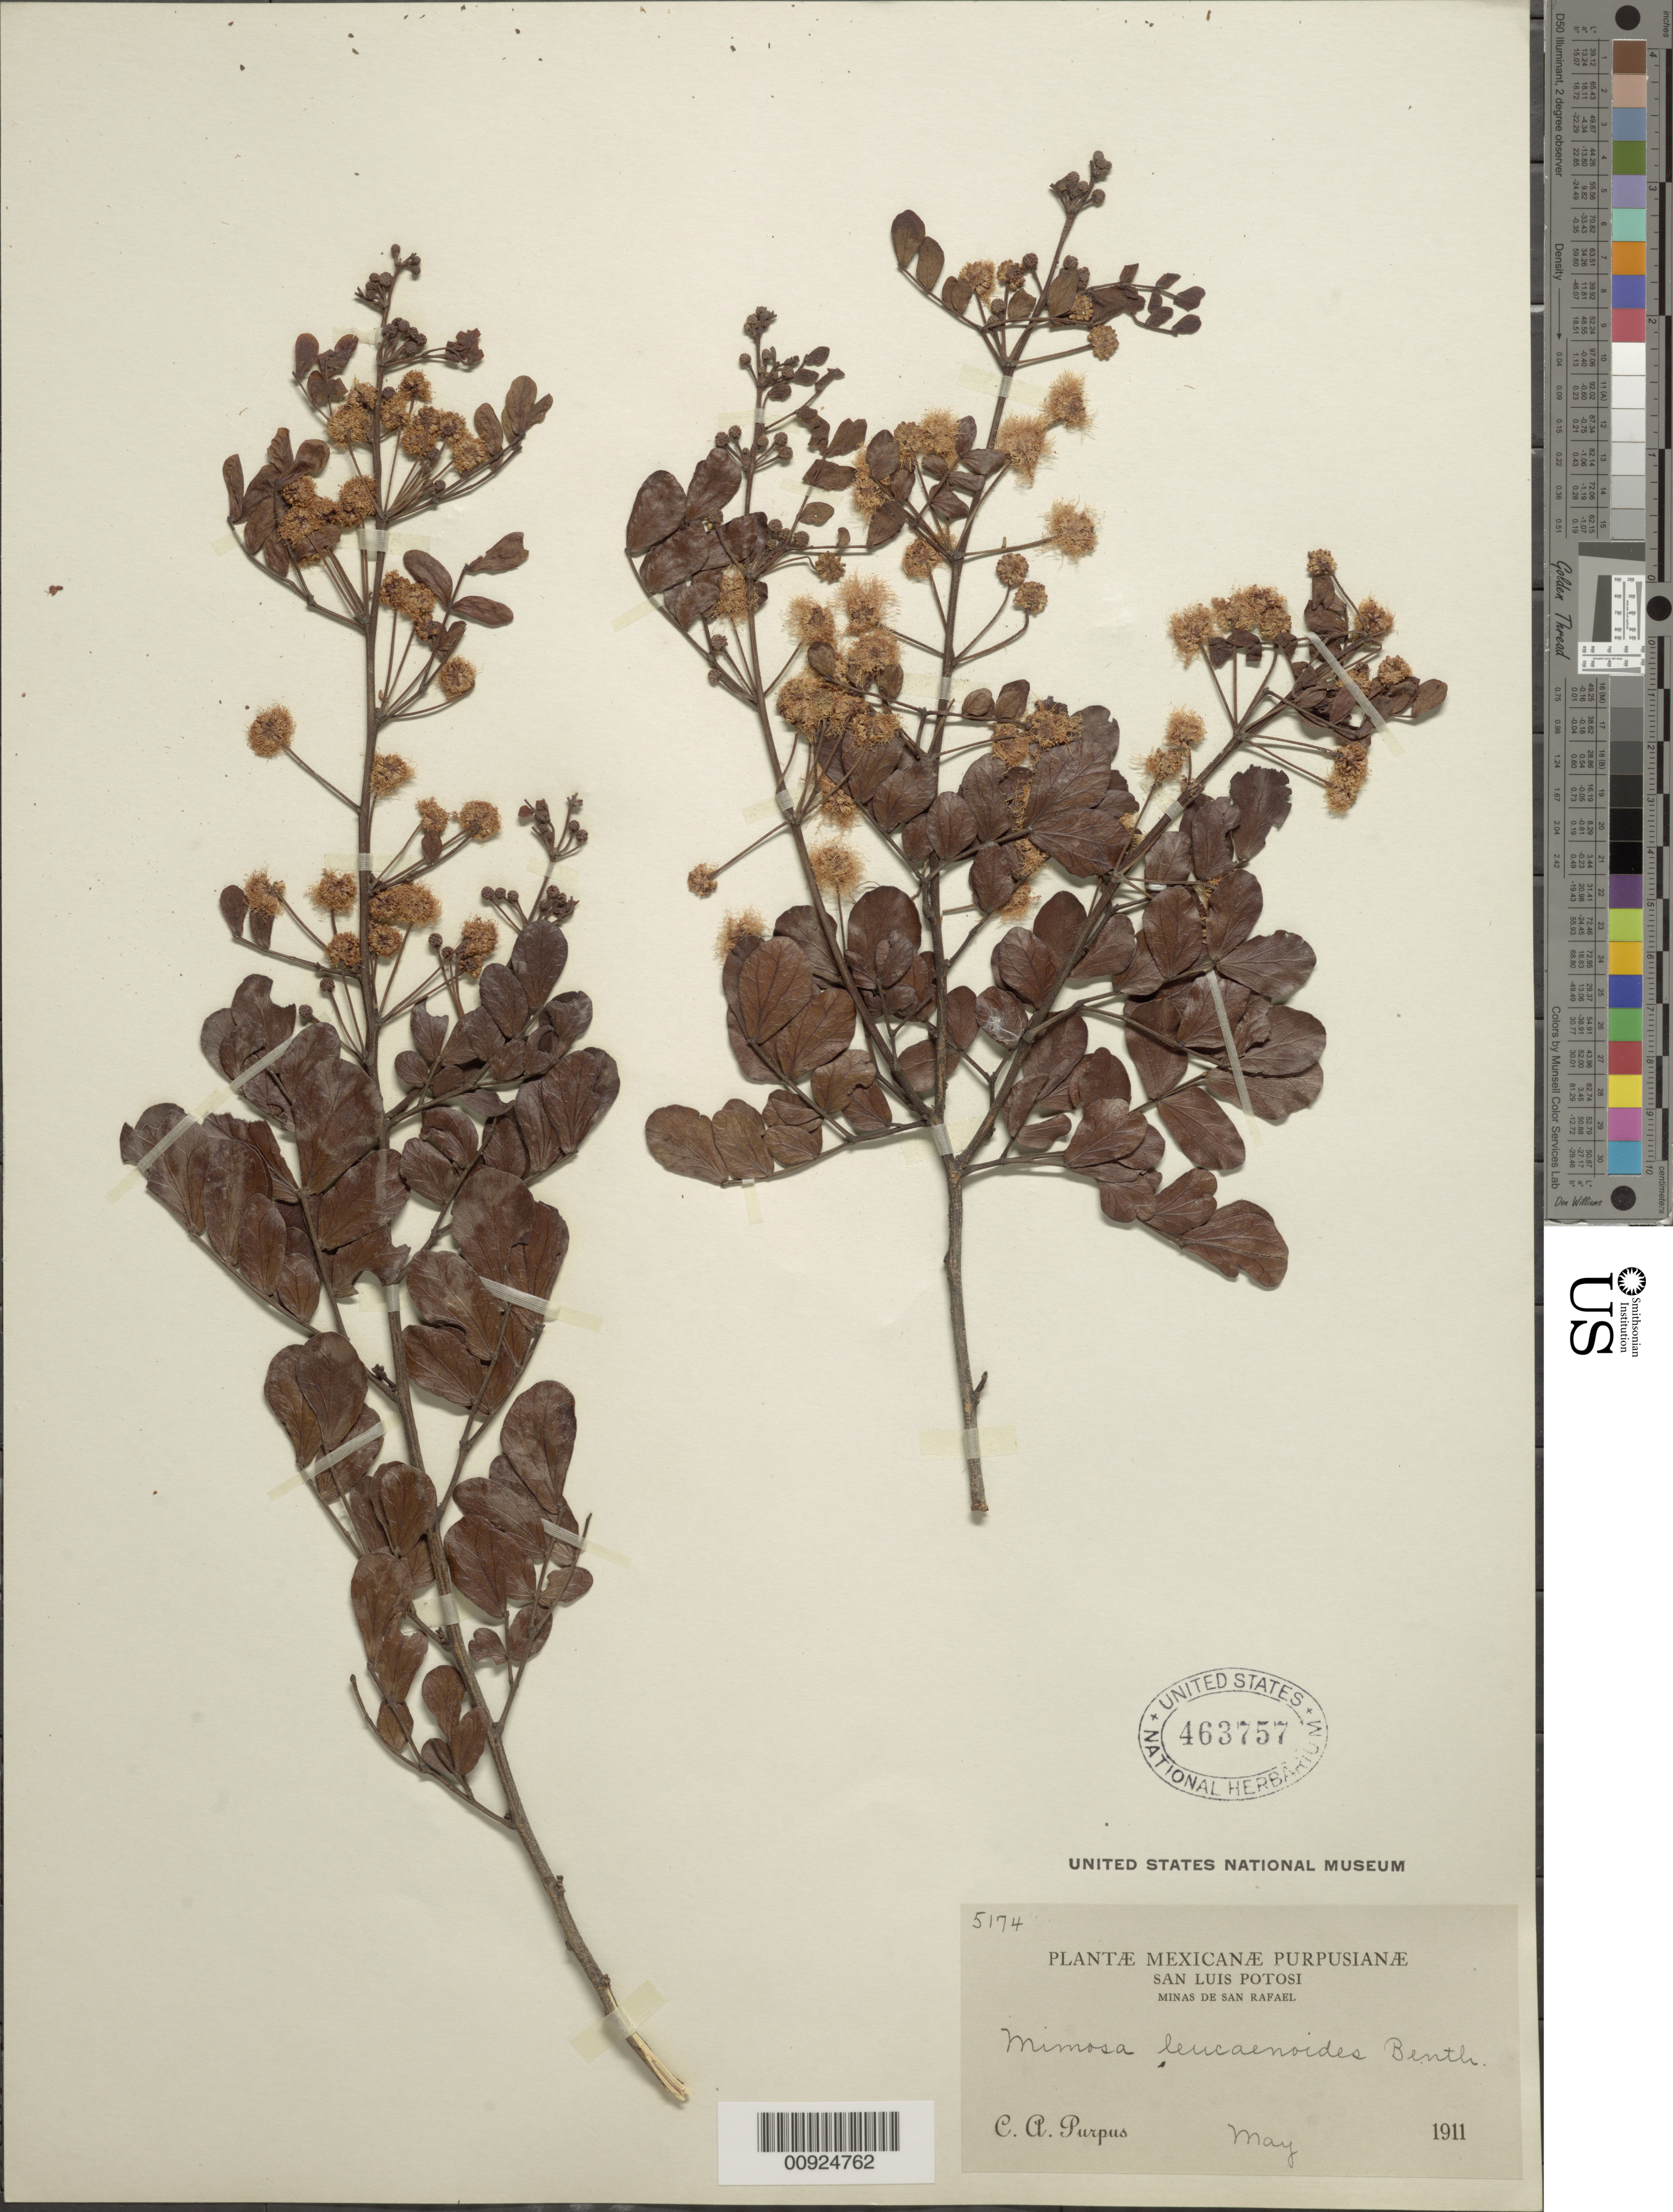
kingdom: Plantae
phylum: Tracheophyta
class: Magnoliopsida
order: Fabales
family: Fabaceae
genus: Mimosa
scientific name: Mimosa leucaenoides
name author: Benth.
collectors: C. A. Purpus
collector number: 5174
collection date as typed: May 1911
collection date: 1911-05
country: Mexico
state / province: San Luis Potosí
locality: Minas de San Rafael, San Luis Potosí.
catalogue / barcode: US 463757